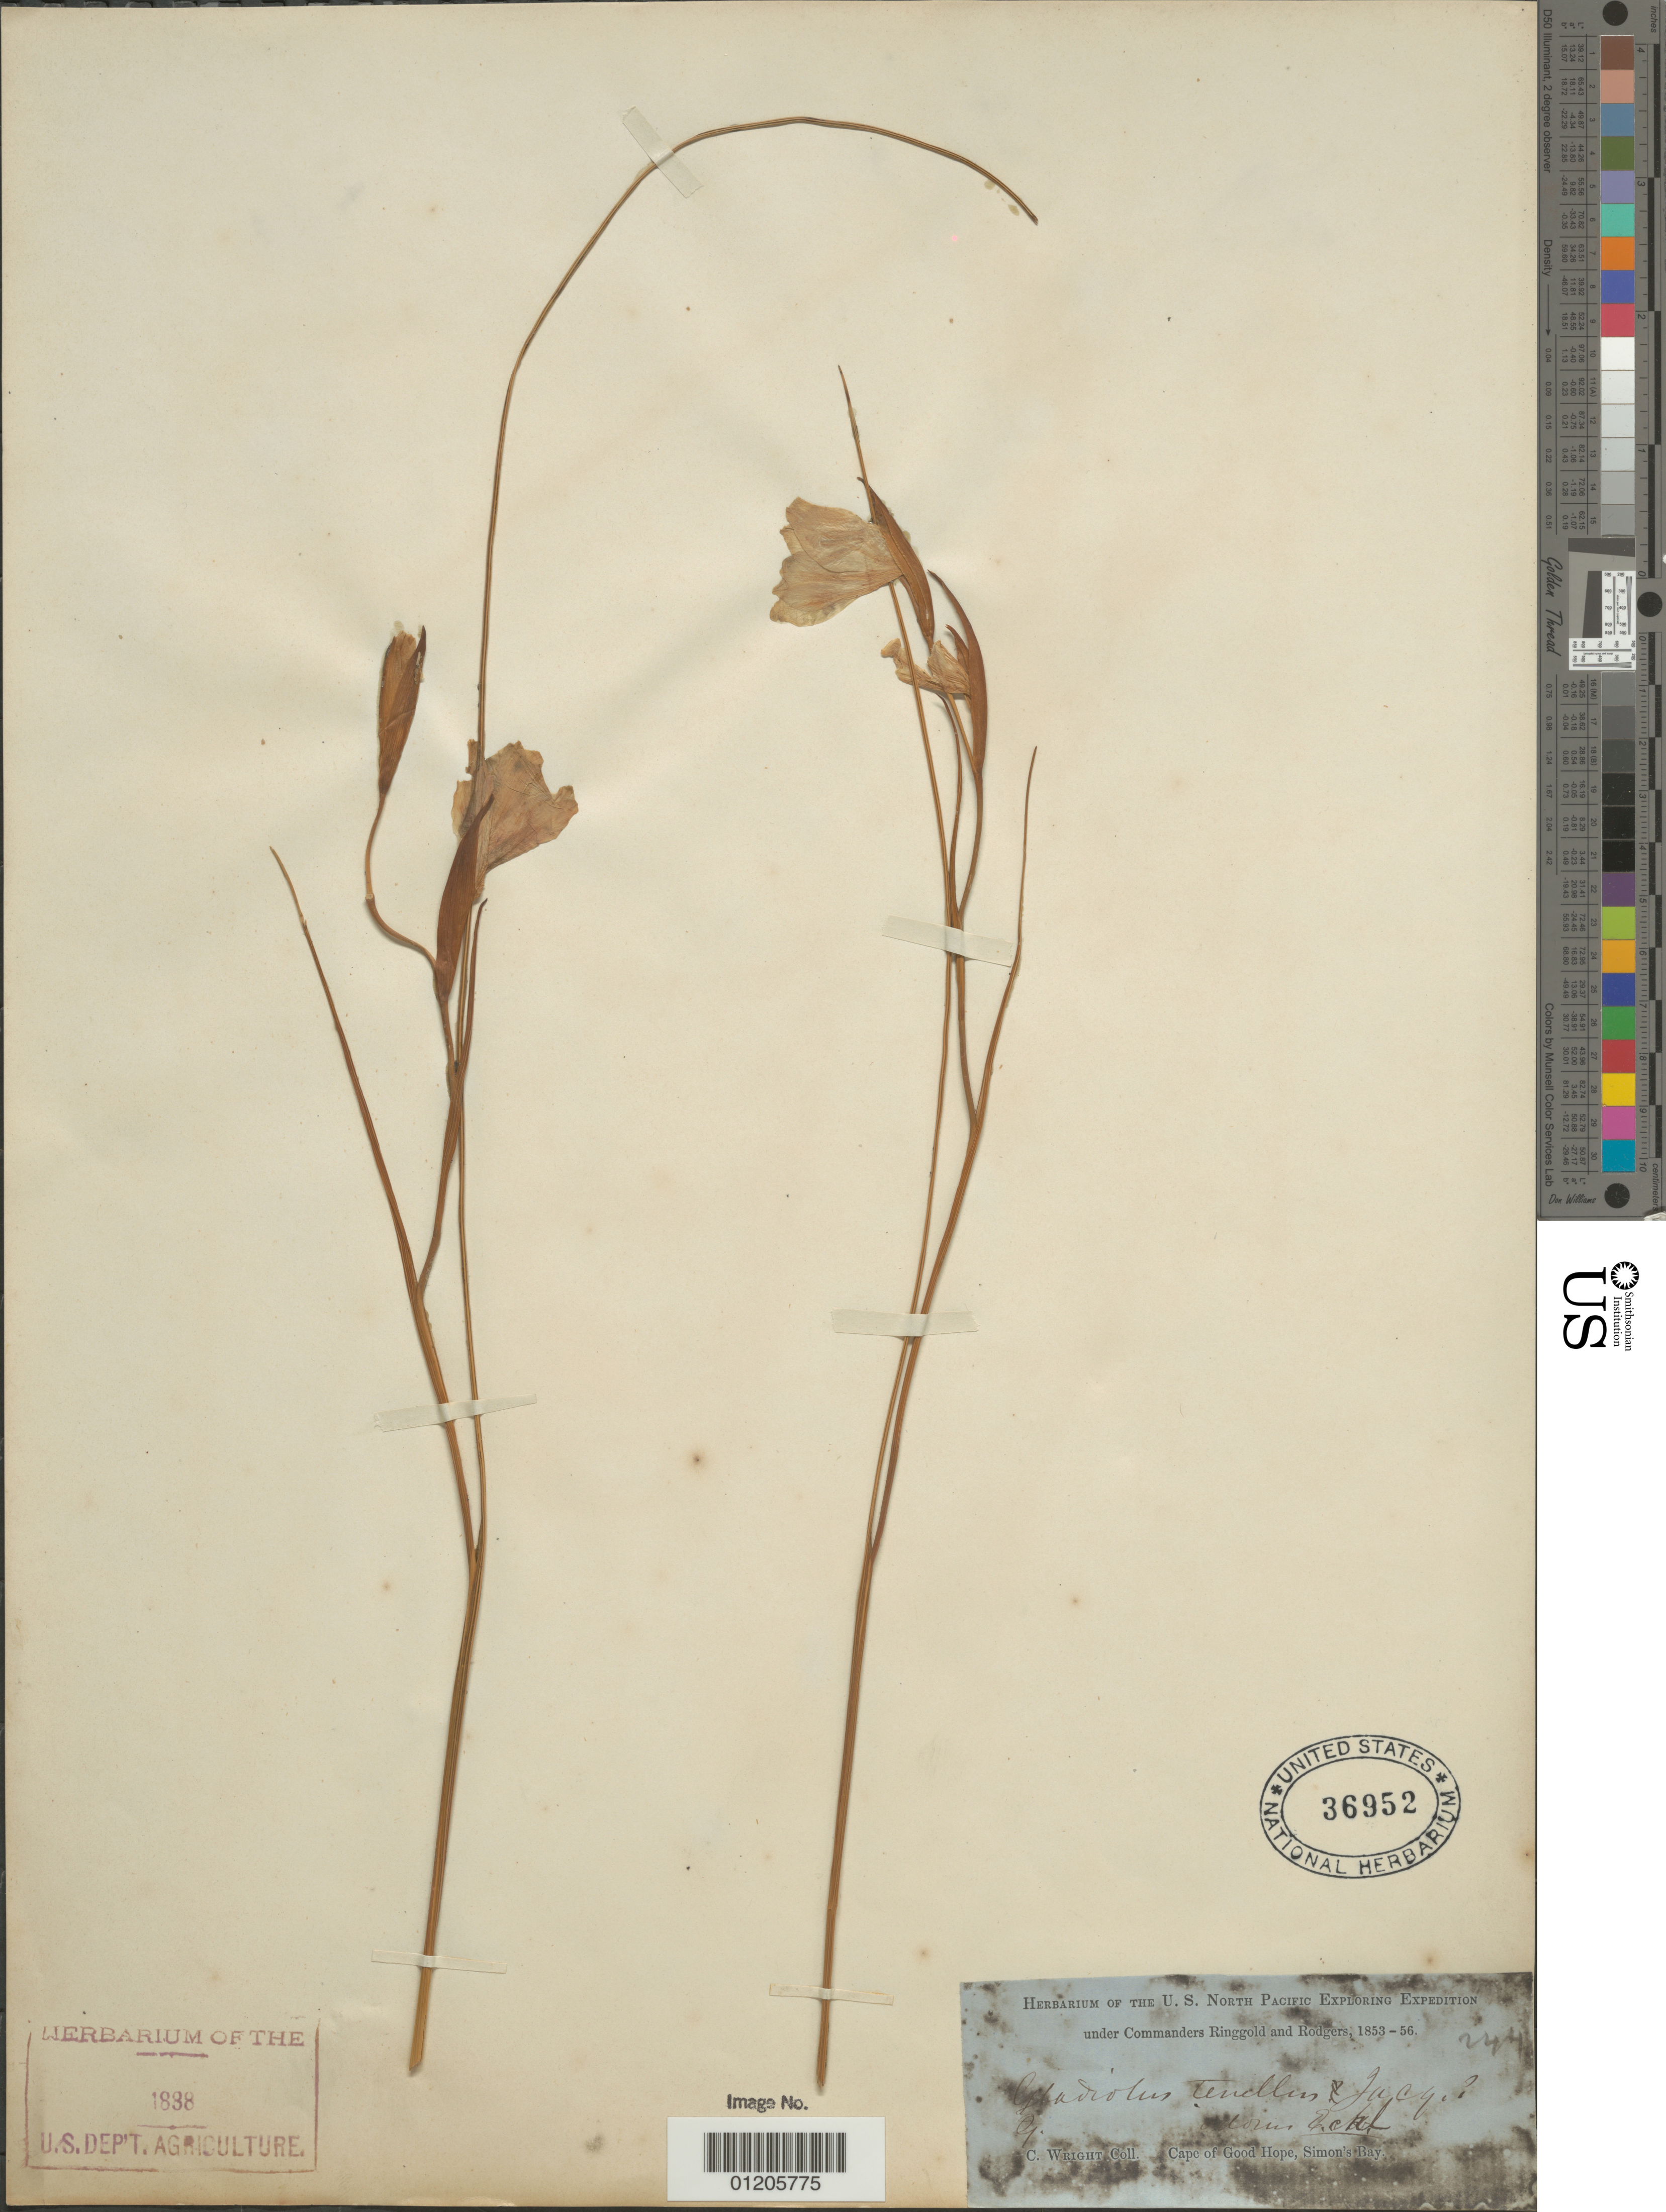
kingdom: Plantae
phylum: Tracheophyta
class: Liliopsida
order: Asparagales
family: Iridaceae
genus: Gladiolus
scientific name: Gladiolus tenellus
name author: Jacq.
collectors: C. Wright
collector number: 244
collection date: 1853/1856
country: South Africa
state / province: Western Cape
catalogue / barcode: US 36952